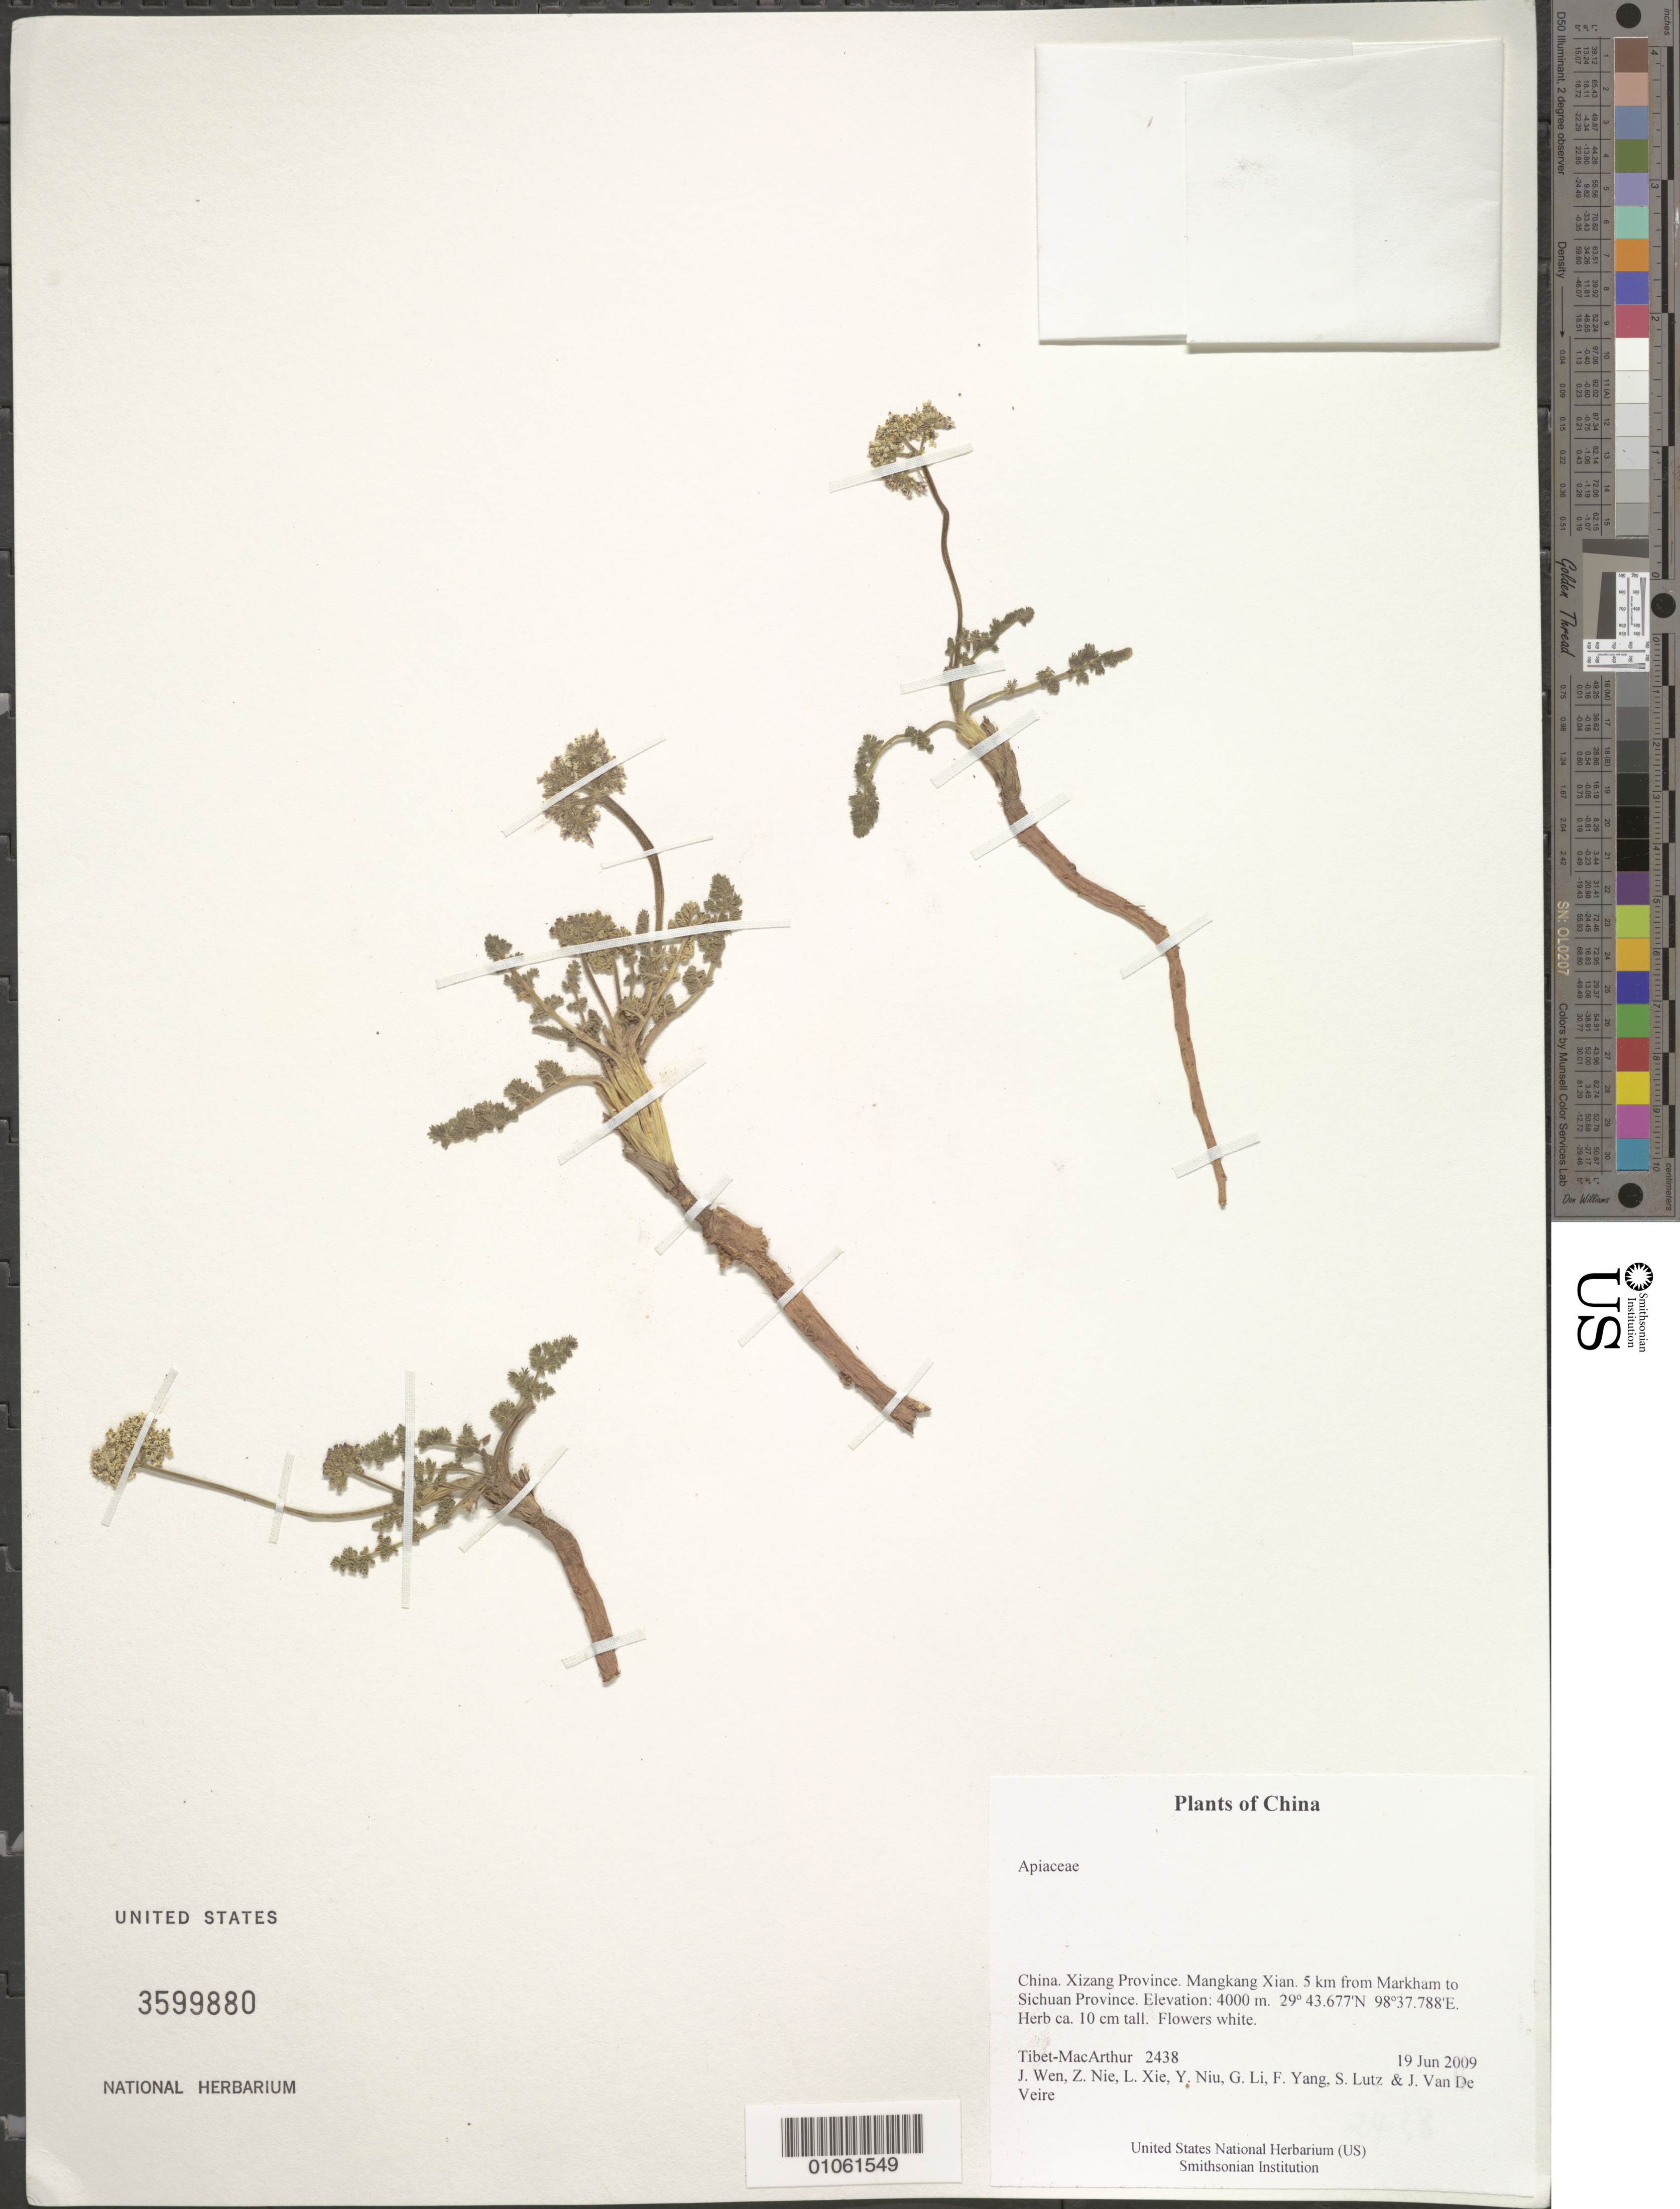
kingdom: Plantae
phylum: Tracheophyta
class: Magnoliopsida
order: Apiales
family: Apiaceae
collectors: Tibet-MacArthur, J. Wen, Z. Nie, L. Xie, Y. Niu, G. Li, F. Yang, S. Lutz & J. Van De Veire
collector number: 2438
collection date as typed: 19 Jun 2009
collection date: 2009-06-19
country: China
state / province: Xizang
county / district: Mangkang Xian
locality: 5 km from Markham to Sichuan Province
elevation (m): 4000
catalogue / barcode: US 3599880